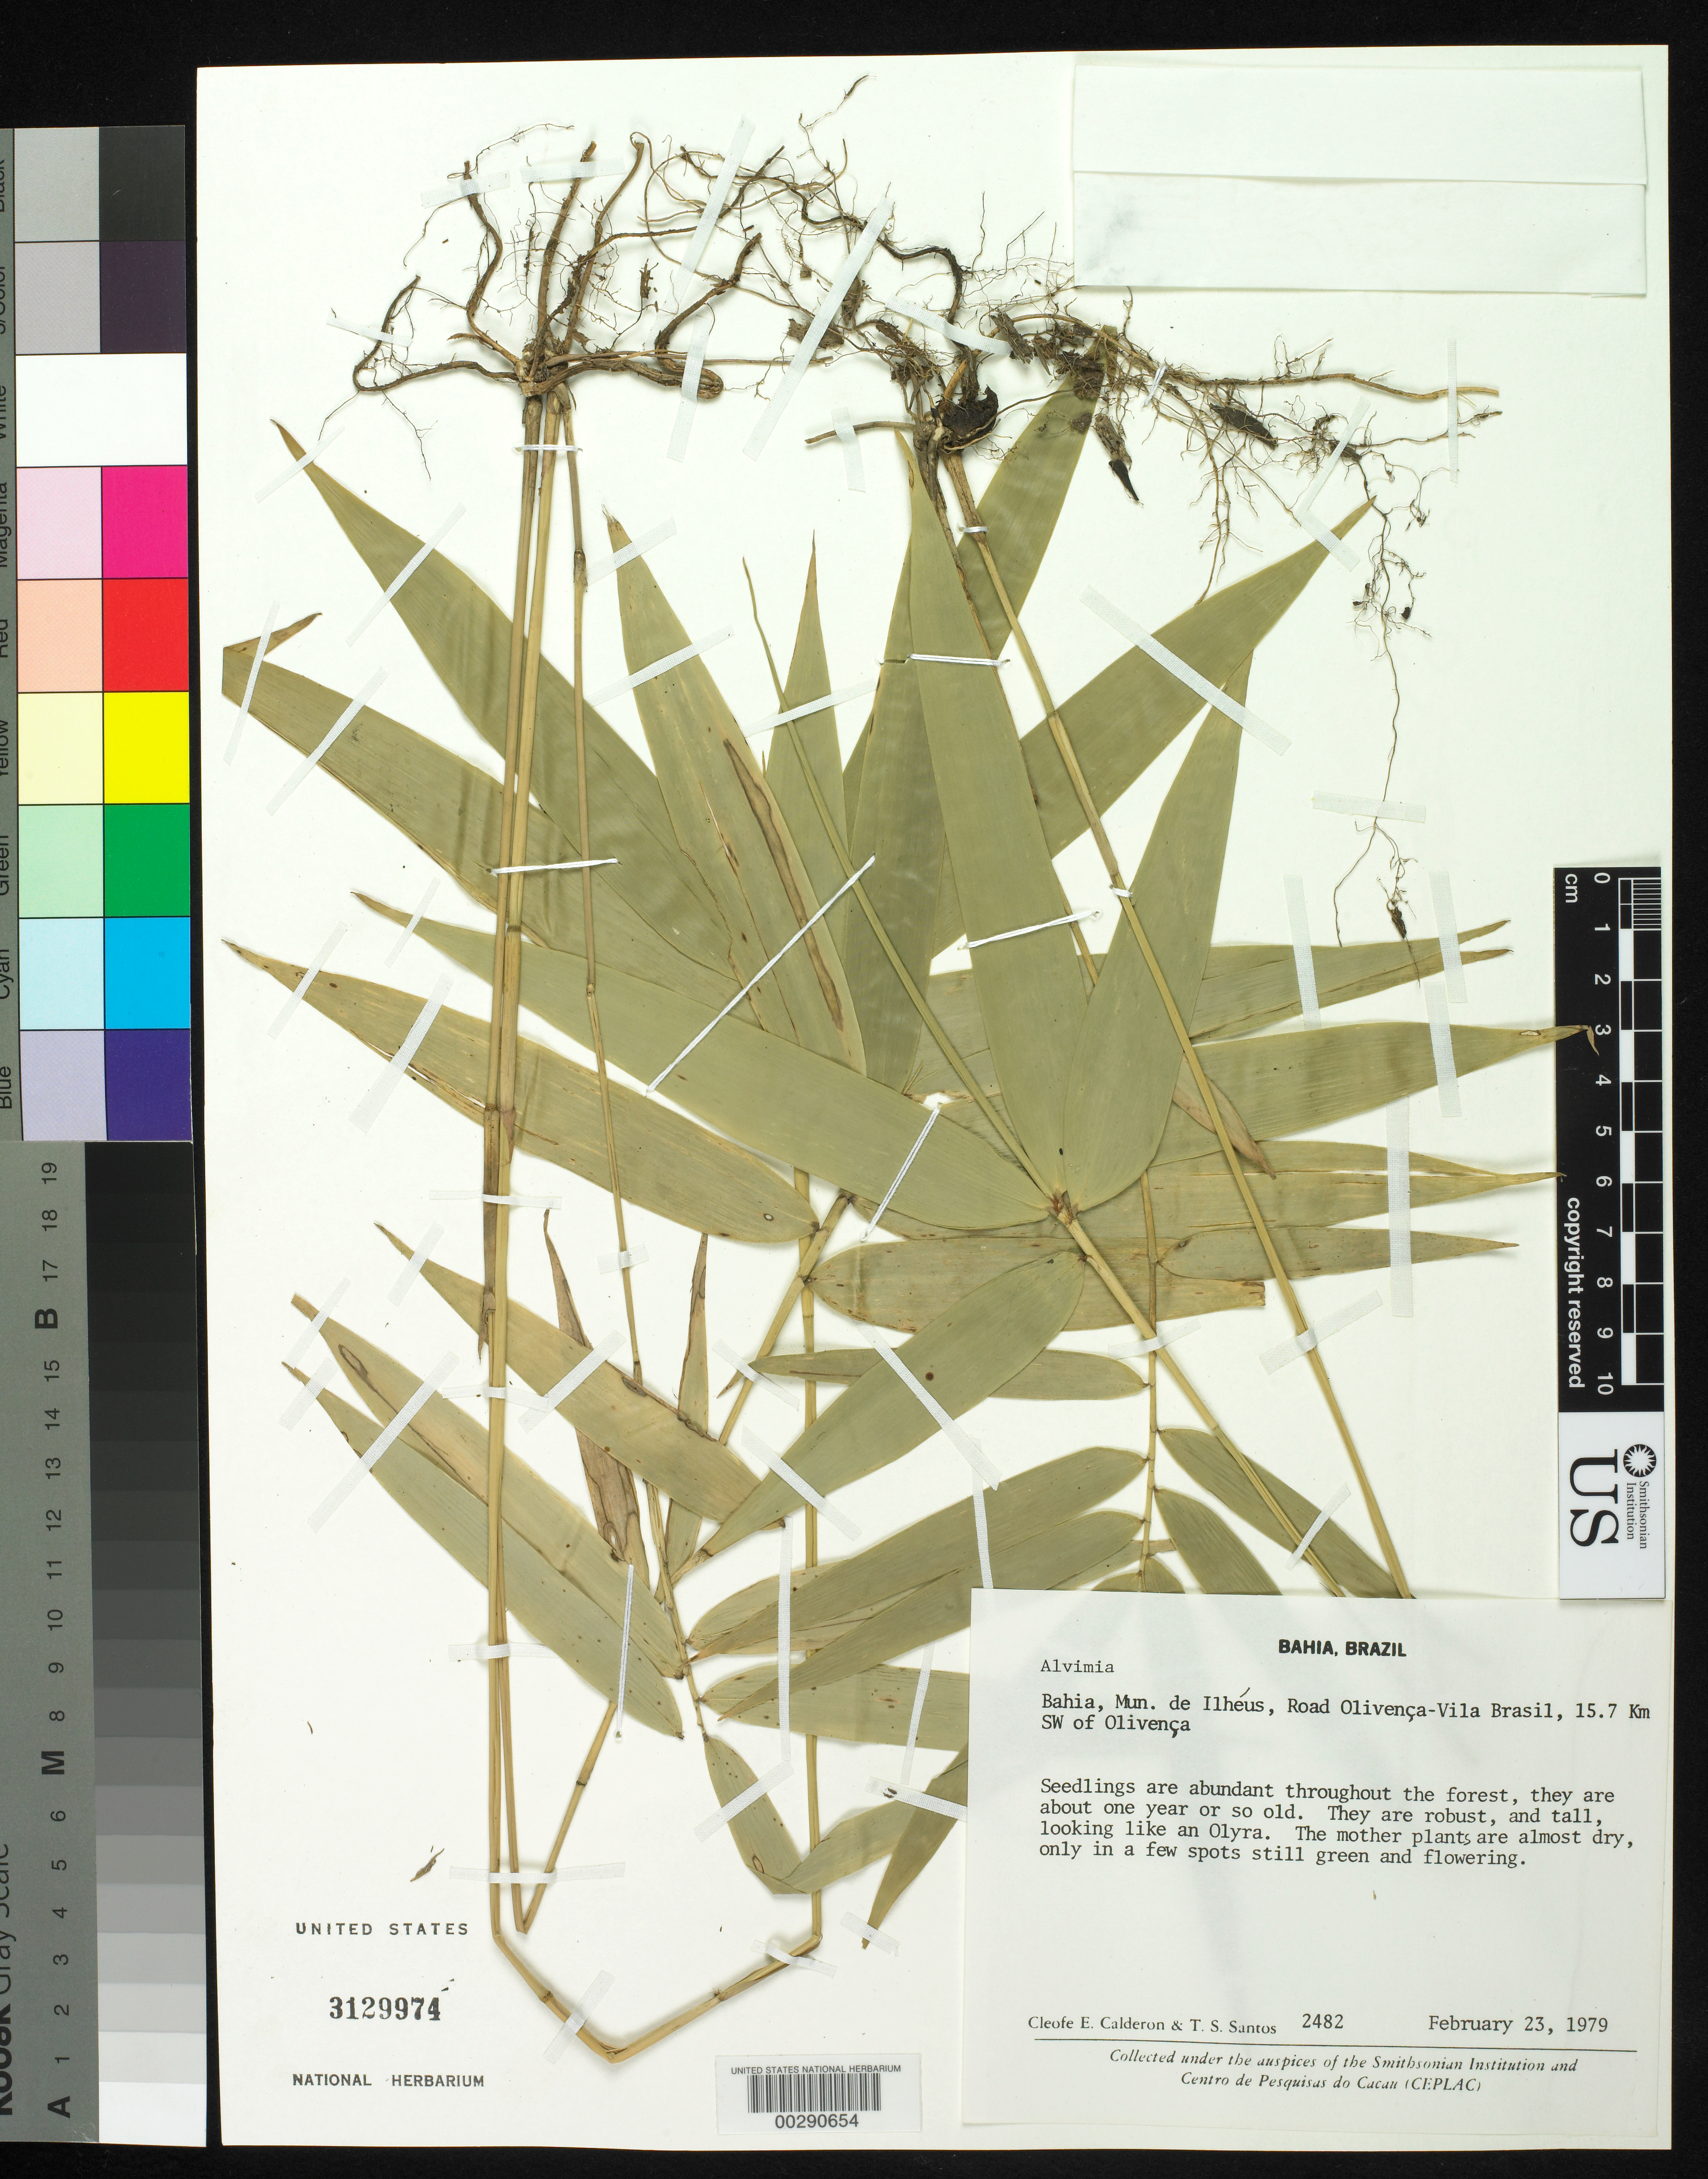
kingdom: Plantae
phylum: Tracheophyta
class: Liliopsida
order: Poales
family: Poaceae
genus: Alvimia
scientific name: Alvimia sp.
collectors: C. E. Calderón & T. S. Santos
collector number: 2482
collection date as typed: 23 Feb 1979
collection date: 1979-02-23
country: Brazil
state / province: Bahia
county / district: Ilhéus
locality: Road olivenca-vila brasil, 15.7 km sw of olivenca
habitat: Forest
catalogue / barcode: US 3129974